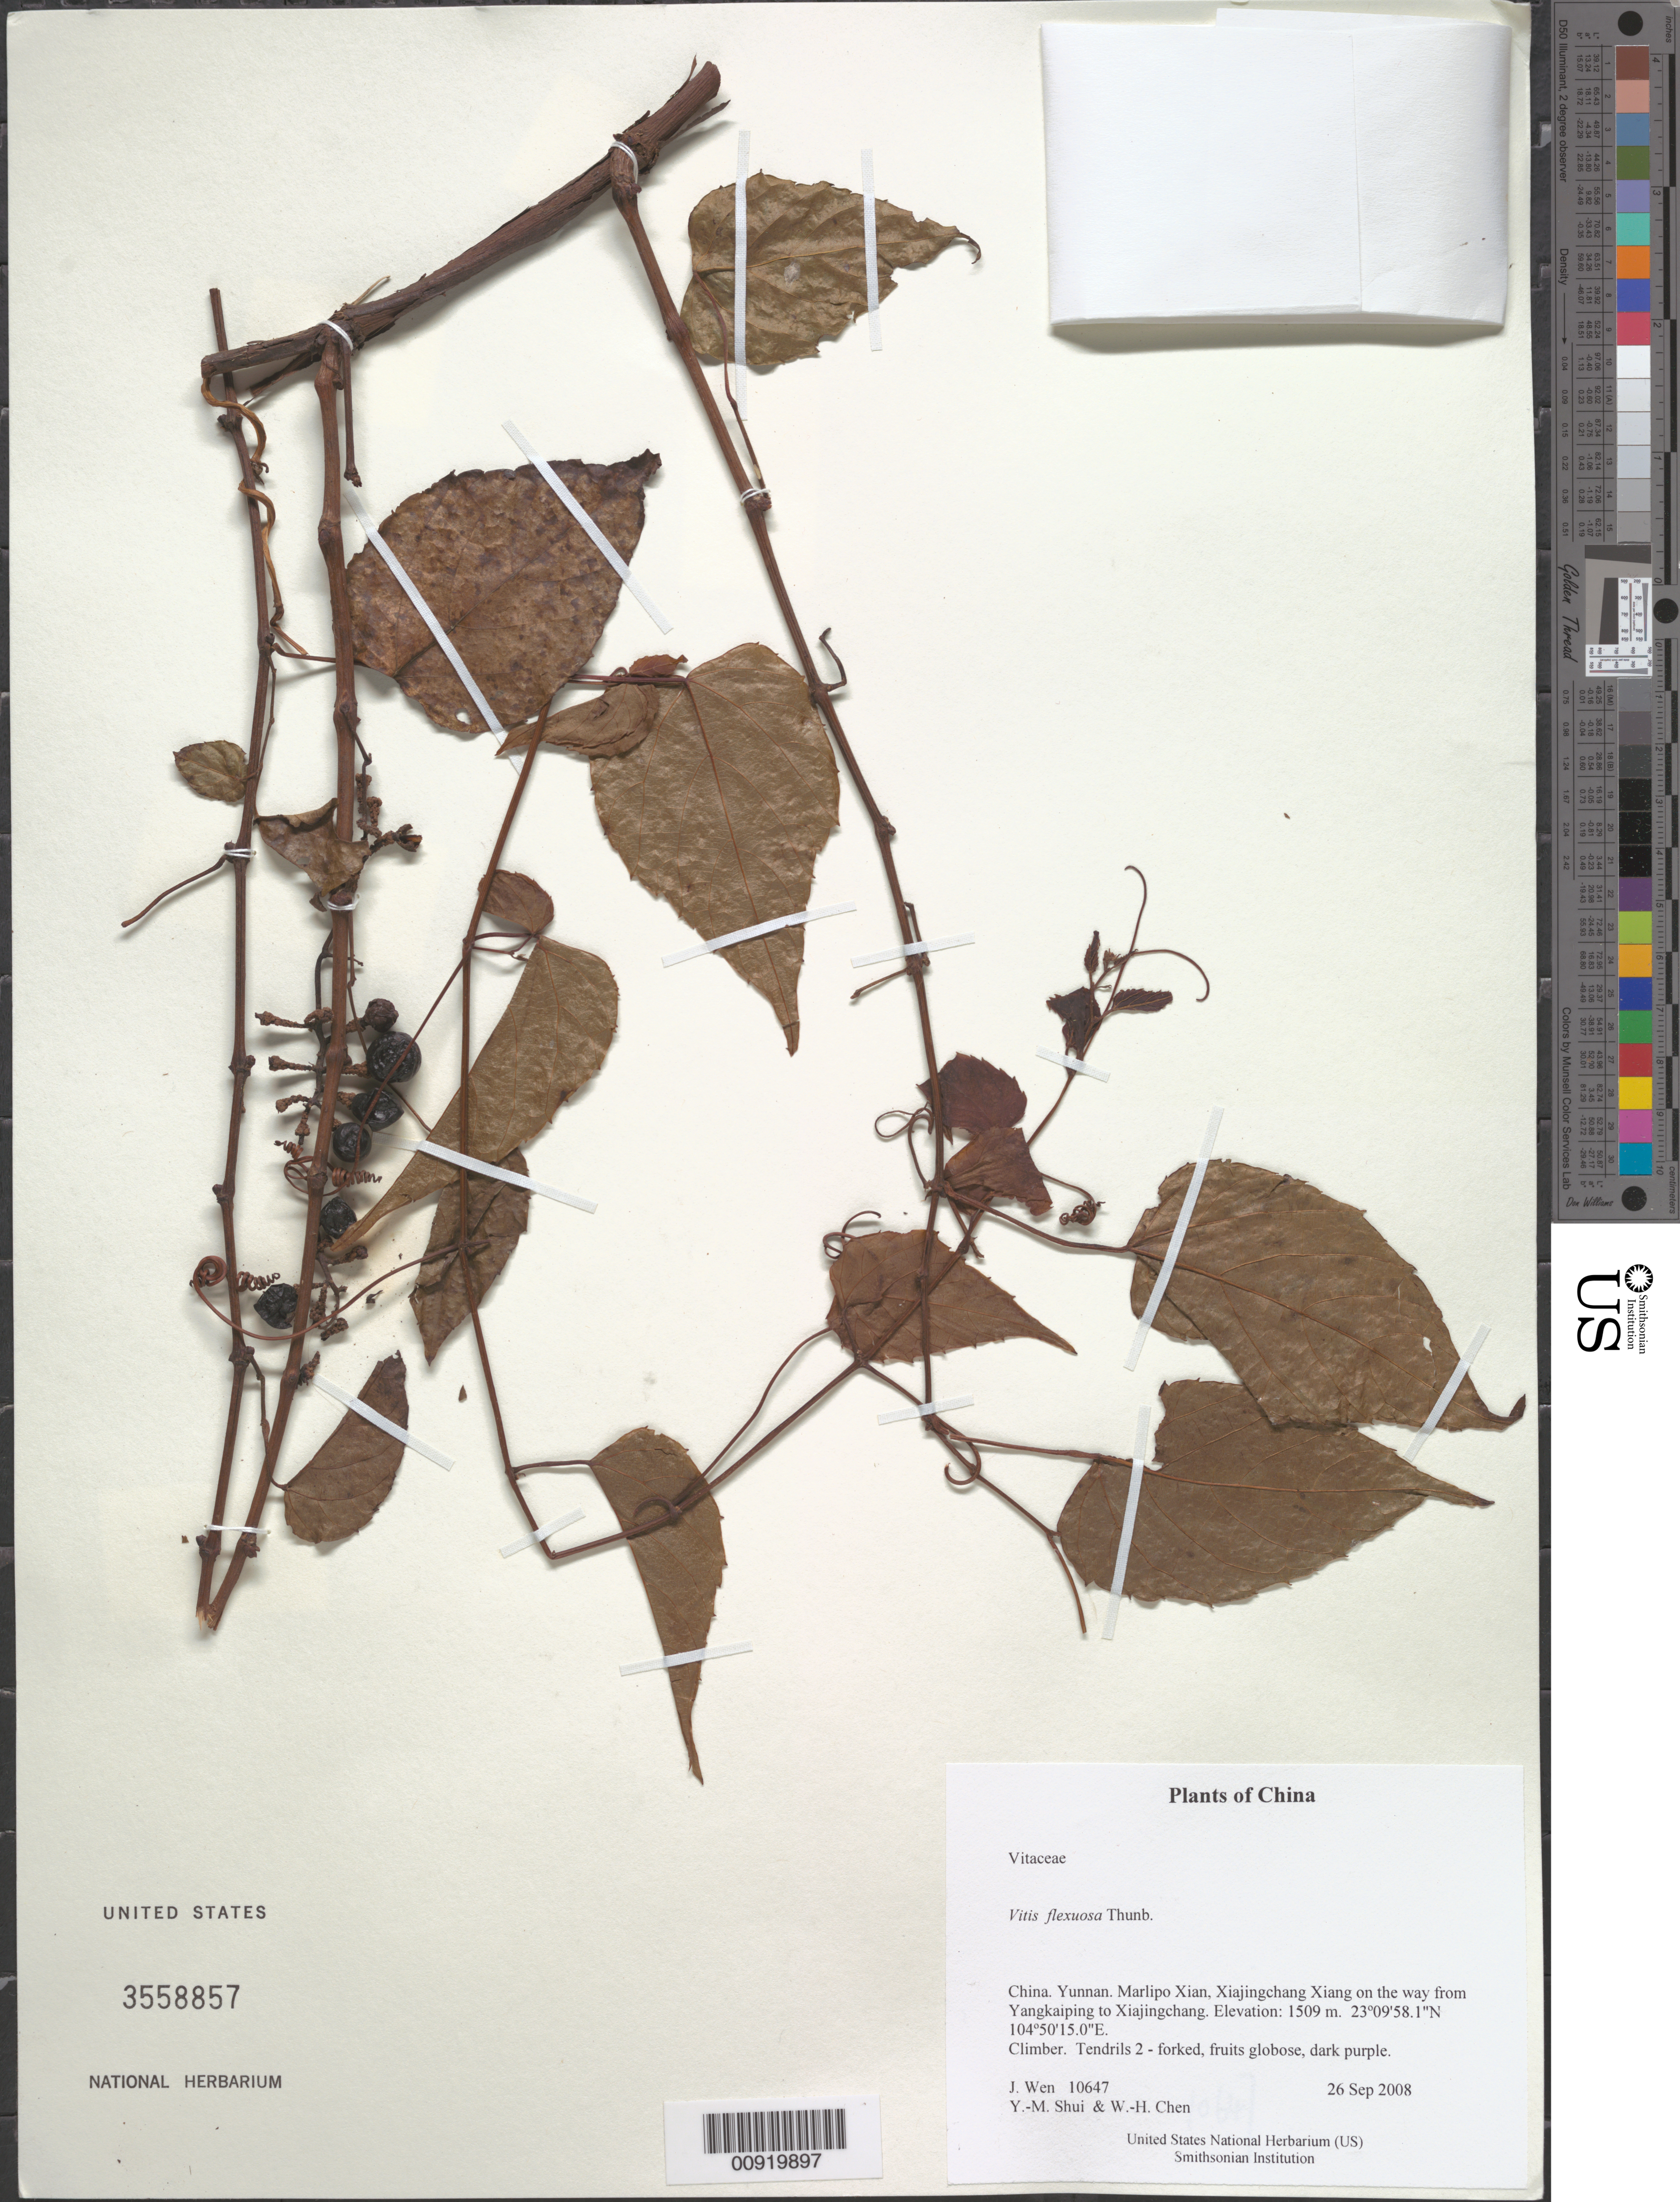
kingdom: Plantae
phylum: Tracheophyta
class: Magnoliopsida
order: Vitales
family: Vitaceae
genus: Vitis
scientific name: Vitis flexuosa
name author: Thunb.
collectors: J. Wen, Y. Shui & W. Chen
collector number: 10647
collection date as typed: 26 Sep 2008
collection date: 2008-09-26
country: China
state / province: Yunnan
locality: Marlipo Xian, Xiajingchang Xiang on the way from Yangkaiping to Xiajingchang.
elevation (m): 1509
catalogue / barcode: US 3558857